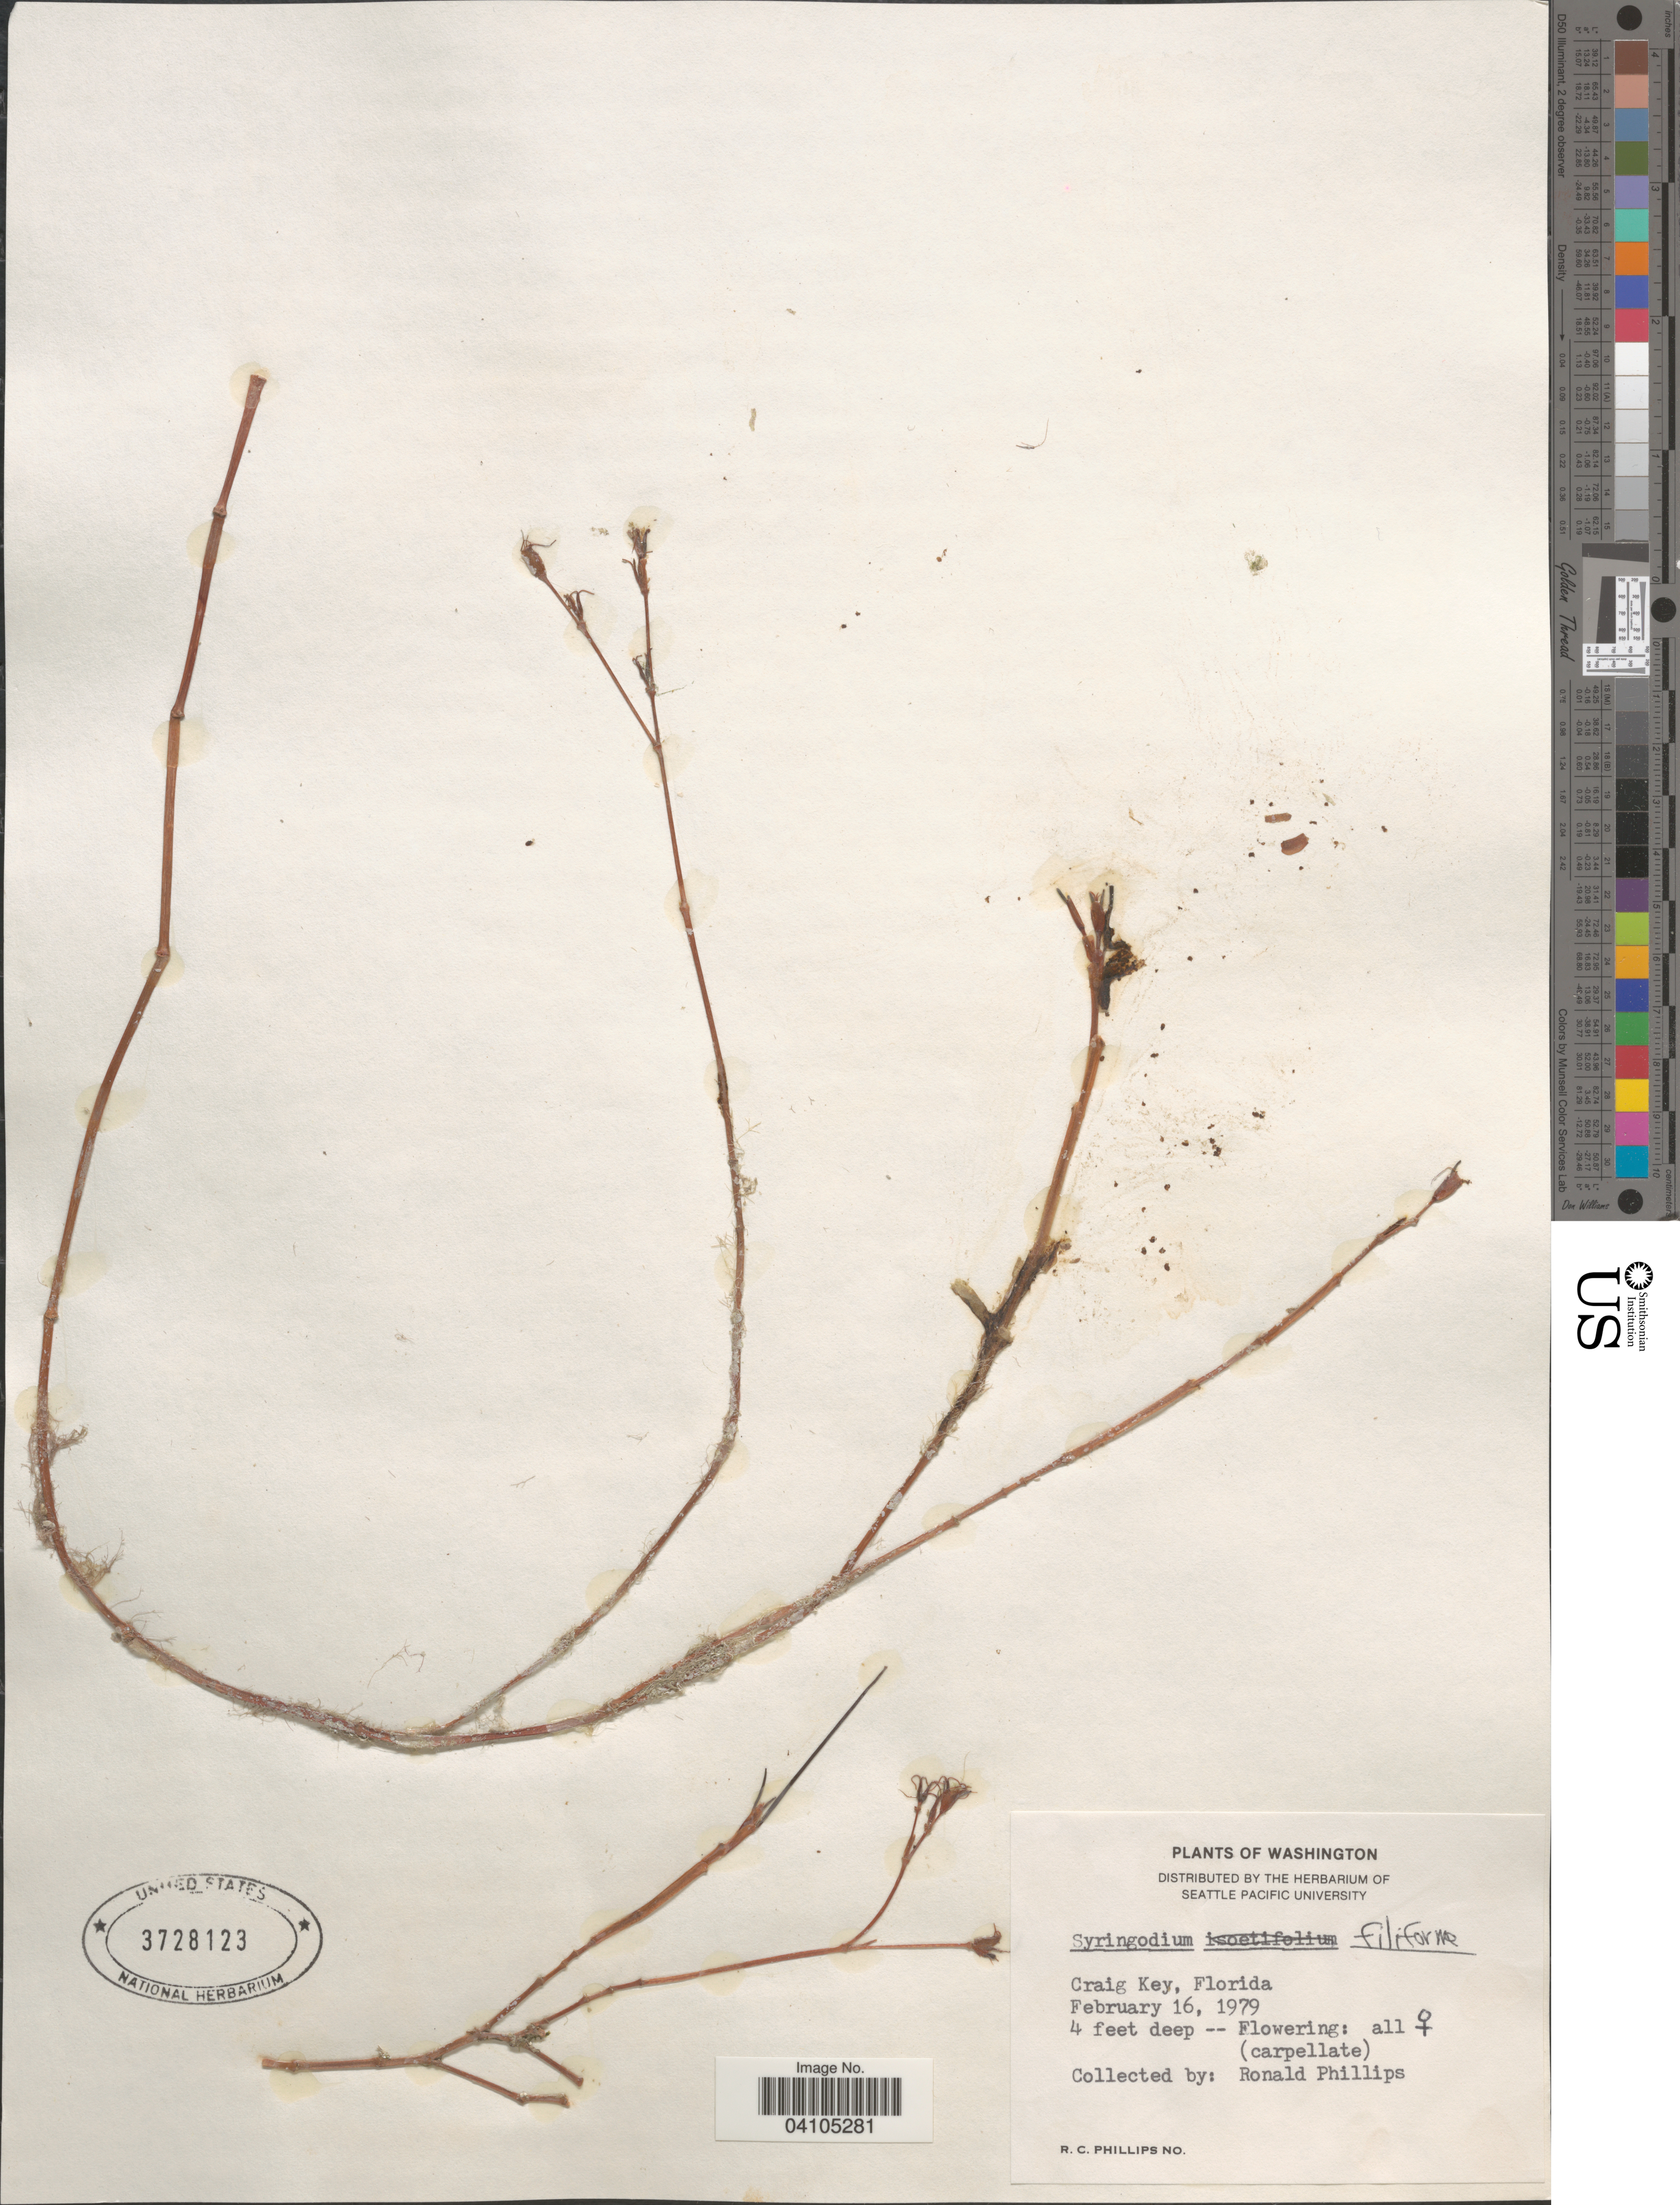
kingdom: Plantae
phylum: Tracheophyta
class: Liliopsida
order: Alismatales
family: Cymodoceaceae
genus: Syringodium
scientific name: Syringodium filiforme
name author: Kütz.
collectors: R. C. Phillips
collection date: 1979-02-16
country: United States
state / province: Florida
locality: Craig Key.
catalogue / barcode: US 3728123